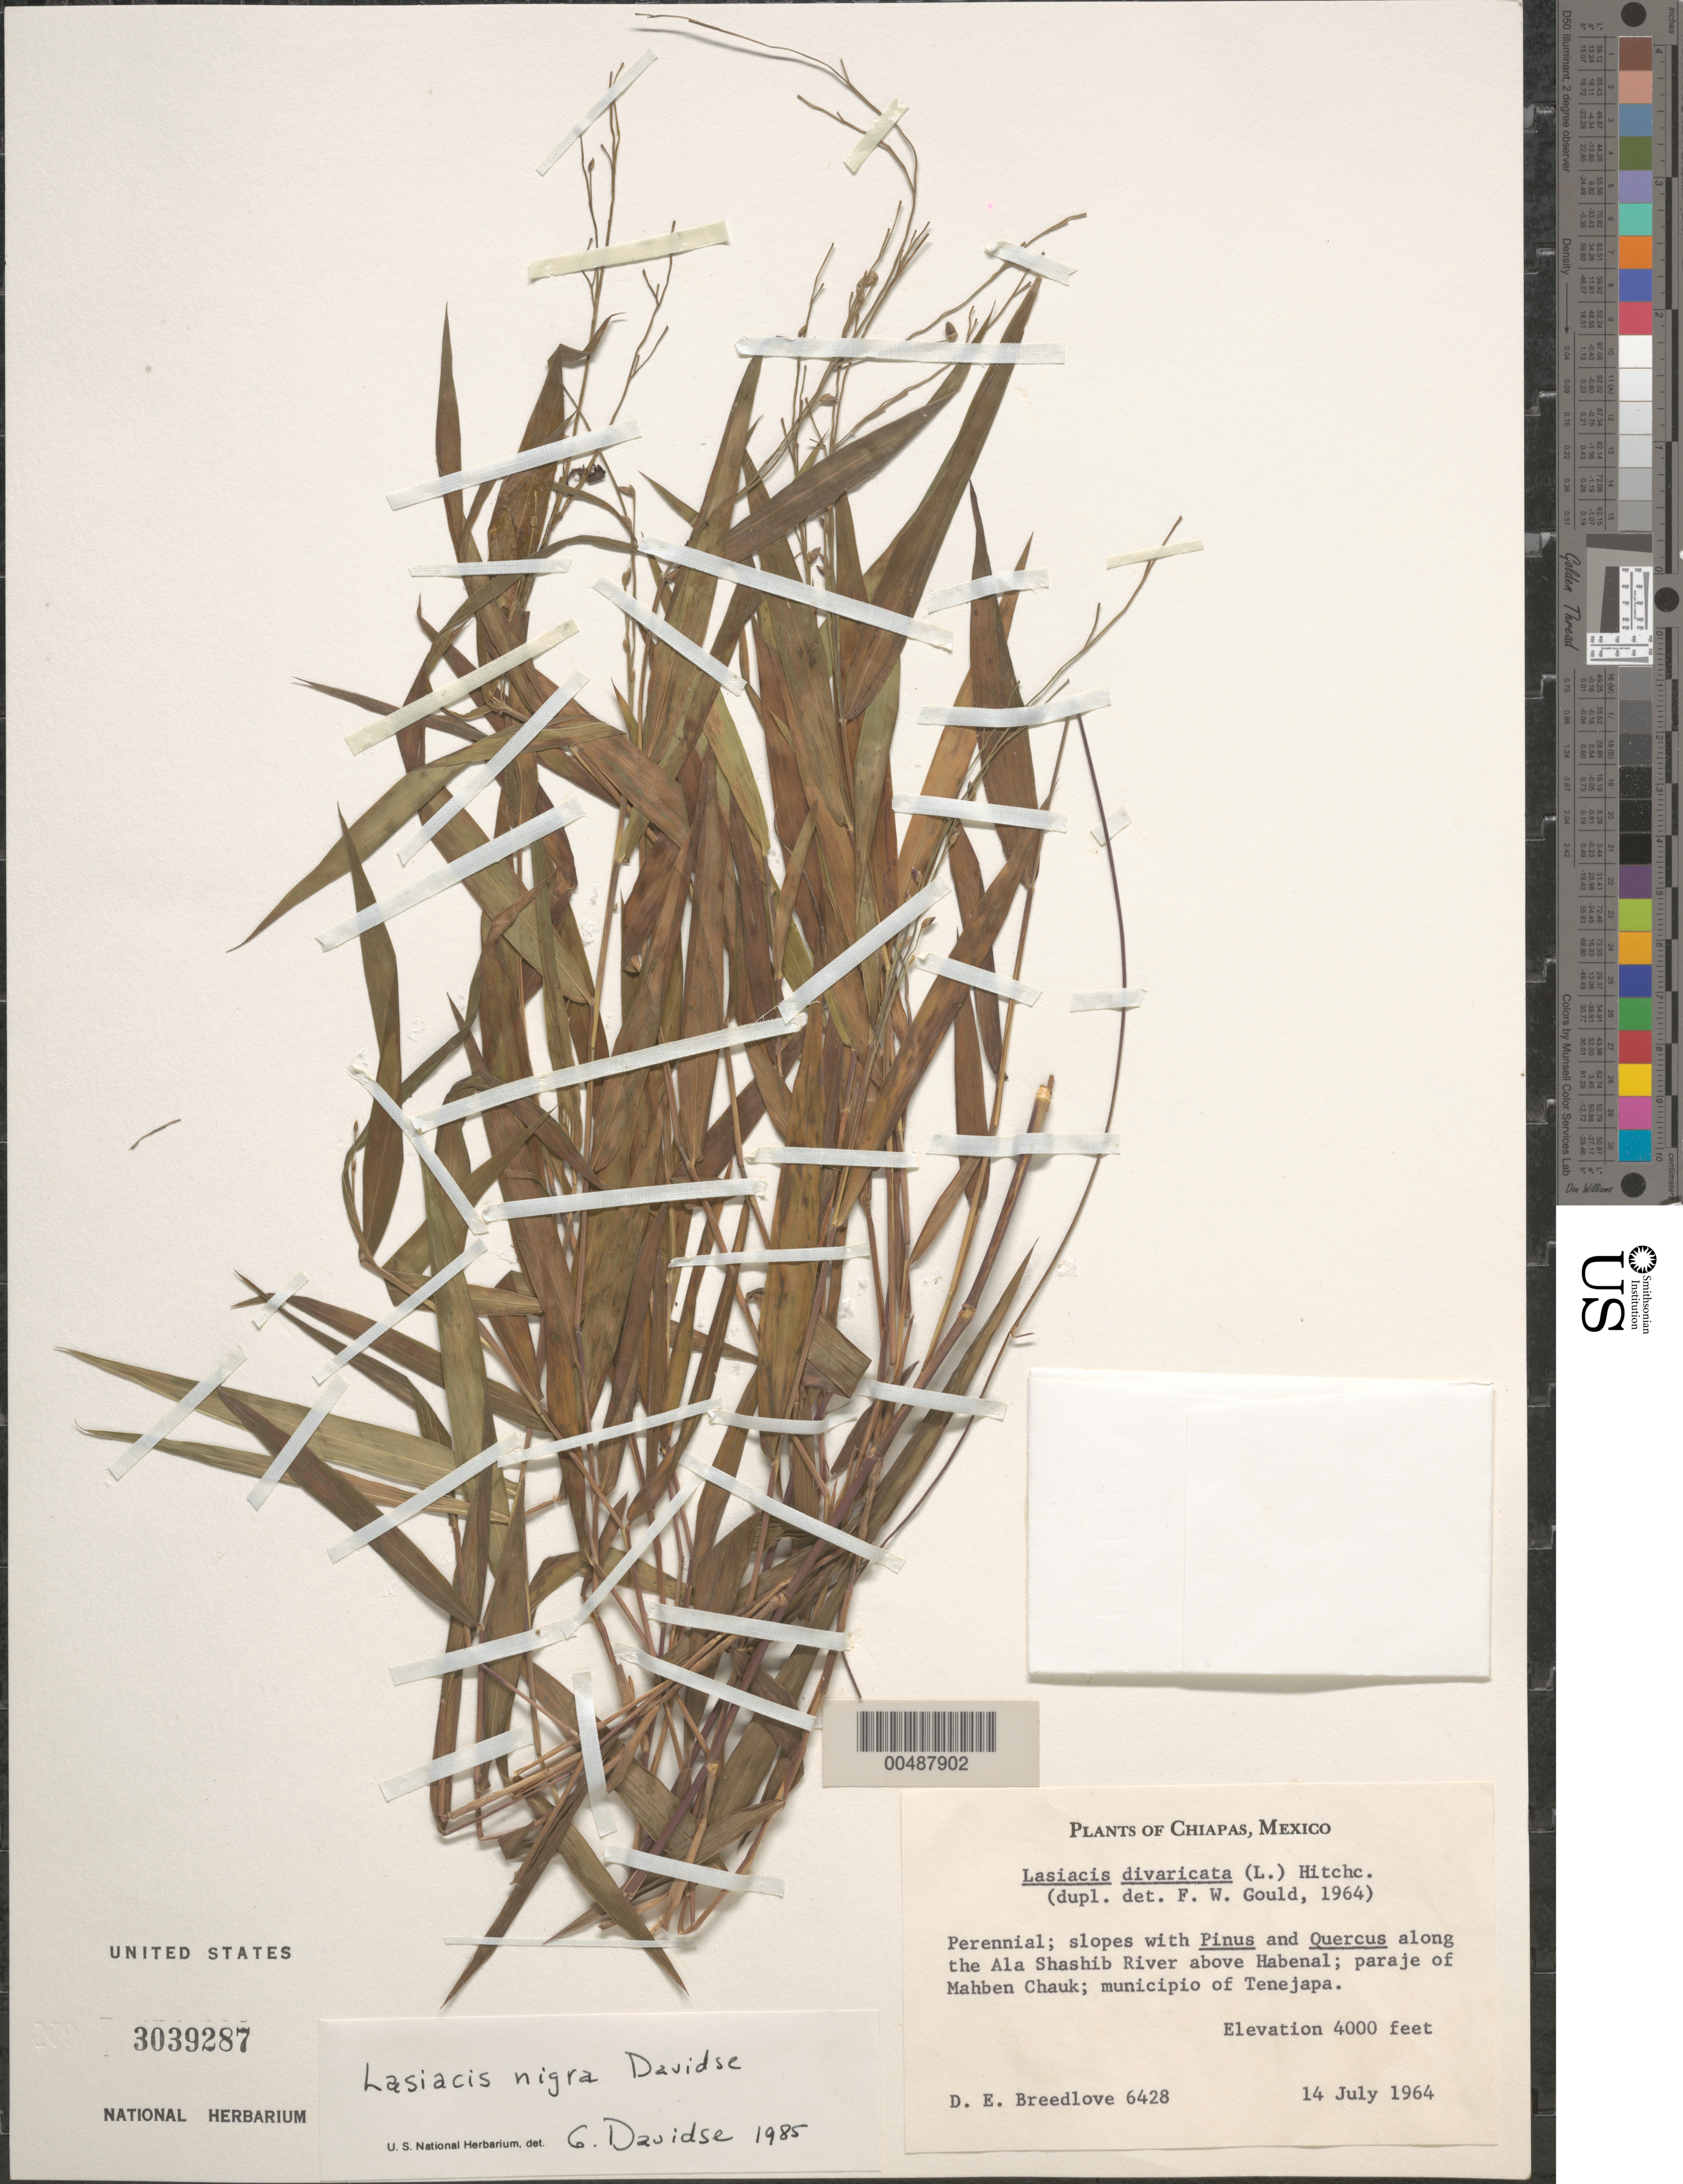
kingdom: Plantae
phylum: Tracheophyta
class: Liliopsida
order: Poales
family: Poaceae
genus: Lasiacis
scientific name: Lasiacis maxonii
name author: Swallen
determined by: Davidse, Gerrit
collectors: D. E. Breedlove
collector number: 6428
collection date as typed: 14 Jul 1964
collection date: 1964-07-14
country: Mexico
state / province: Chiapas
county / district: Tenejapa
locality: Along the Ala Shashib River above Habenal; paraje of Mahben Chauk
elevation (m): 1219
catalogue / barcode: US 3039287